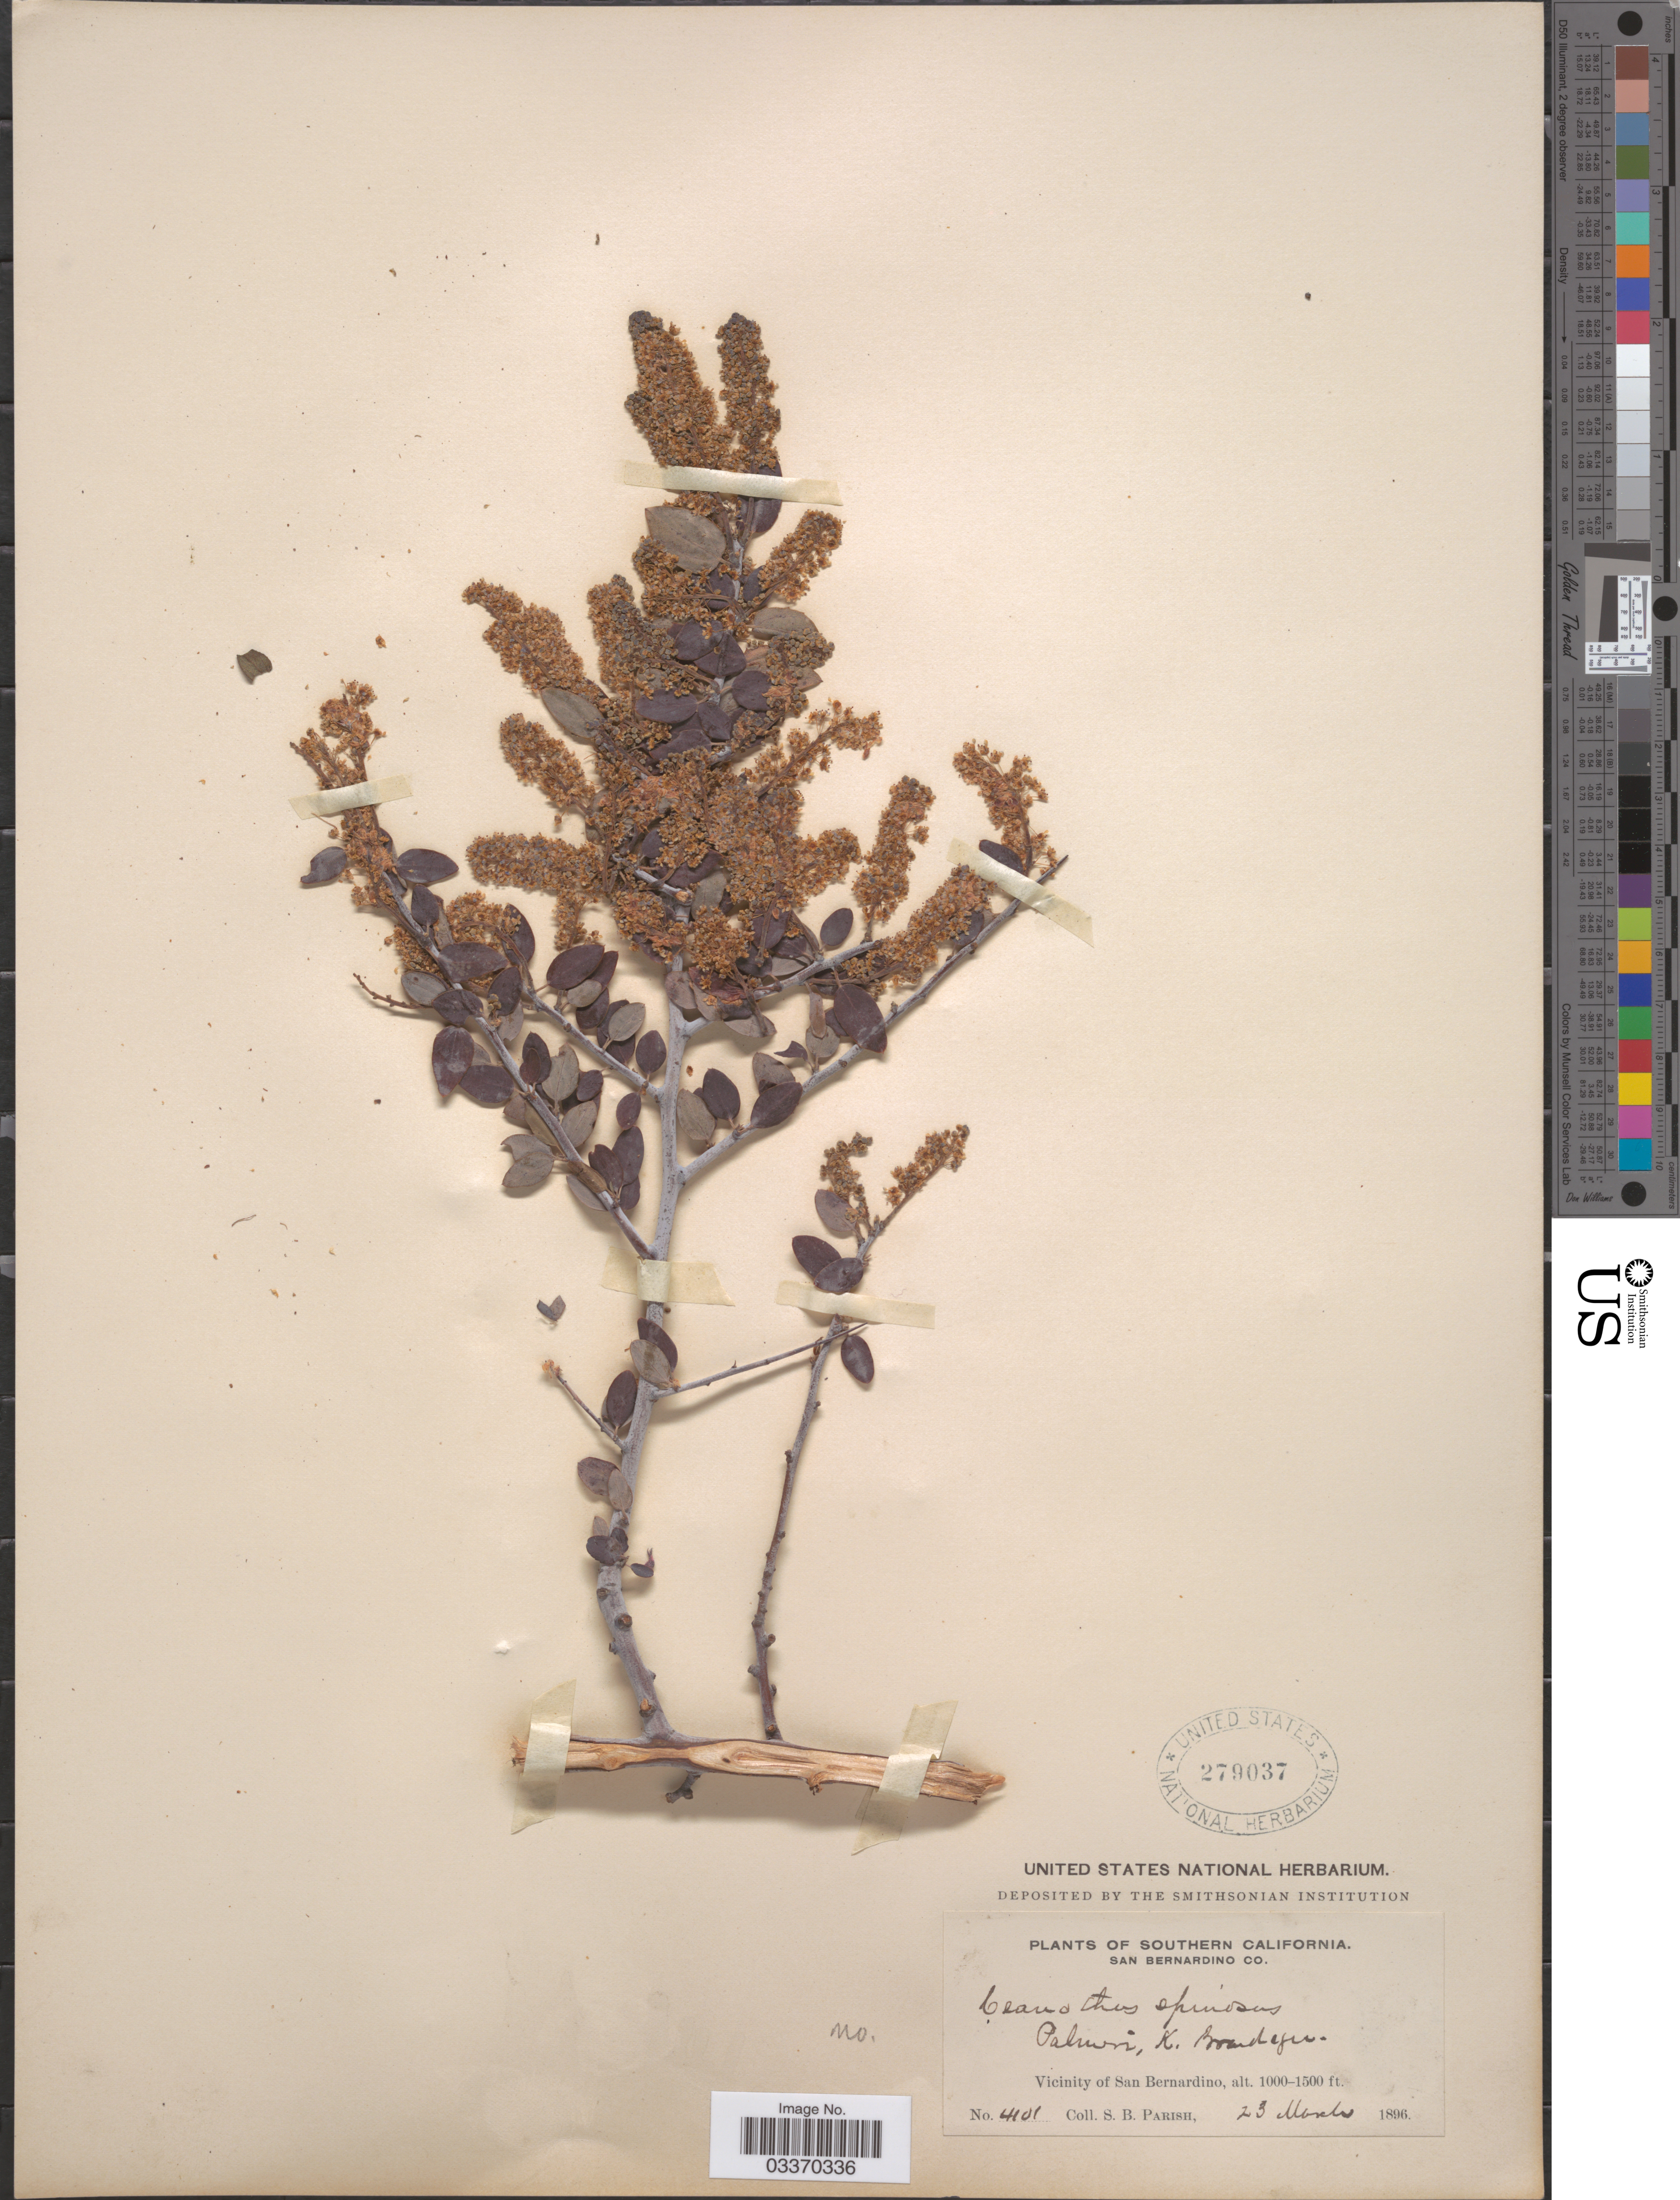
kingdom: Plantae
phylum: Tracheophyta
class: Magnoliopsida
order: Rosales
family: Rhamnaceae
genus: Ceanothus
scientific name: Ceanothus spinosus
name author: Nutt.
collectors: S. B. Parish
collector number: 4101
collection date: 1896-03-23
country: United States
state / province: California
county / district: San Bernardino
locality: Southern California. San Bernardino Co. Vicinity of San Bernardino.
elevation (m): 305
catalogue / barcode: US 279037